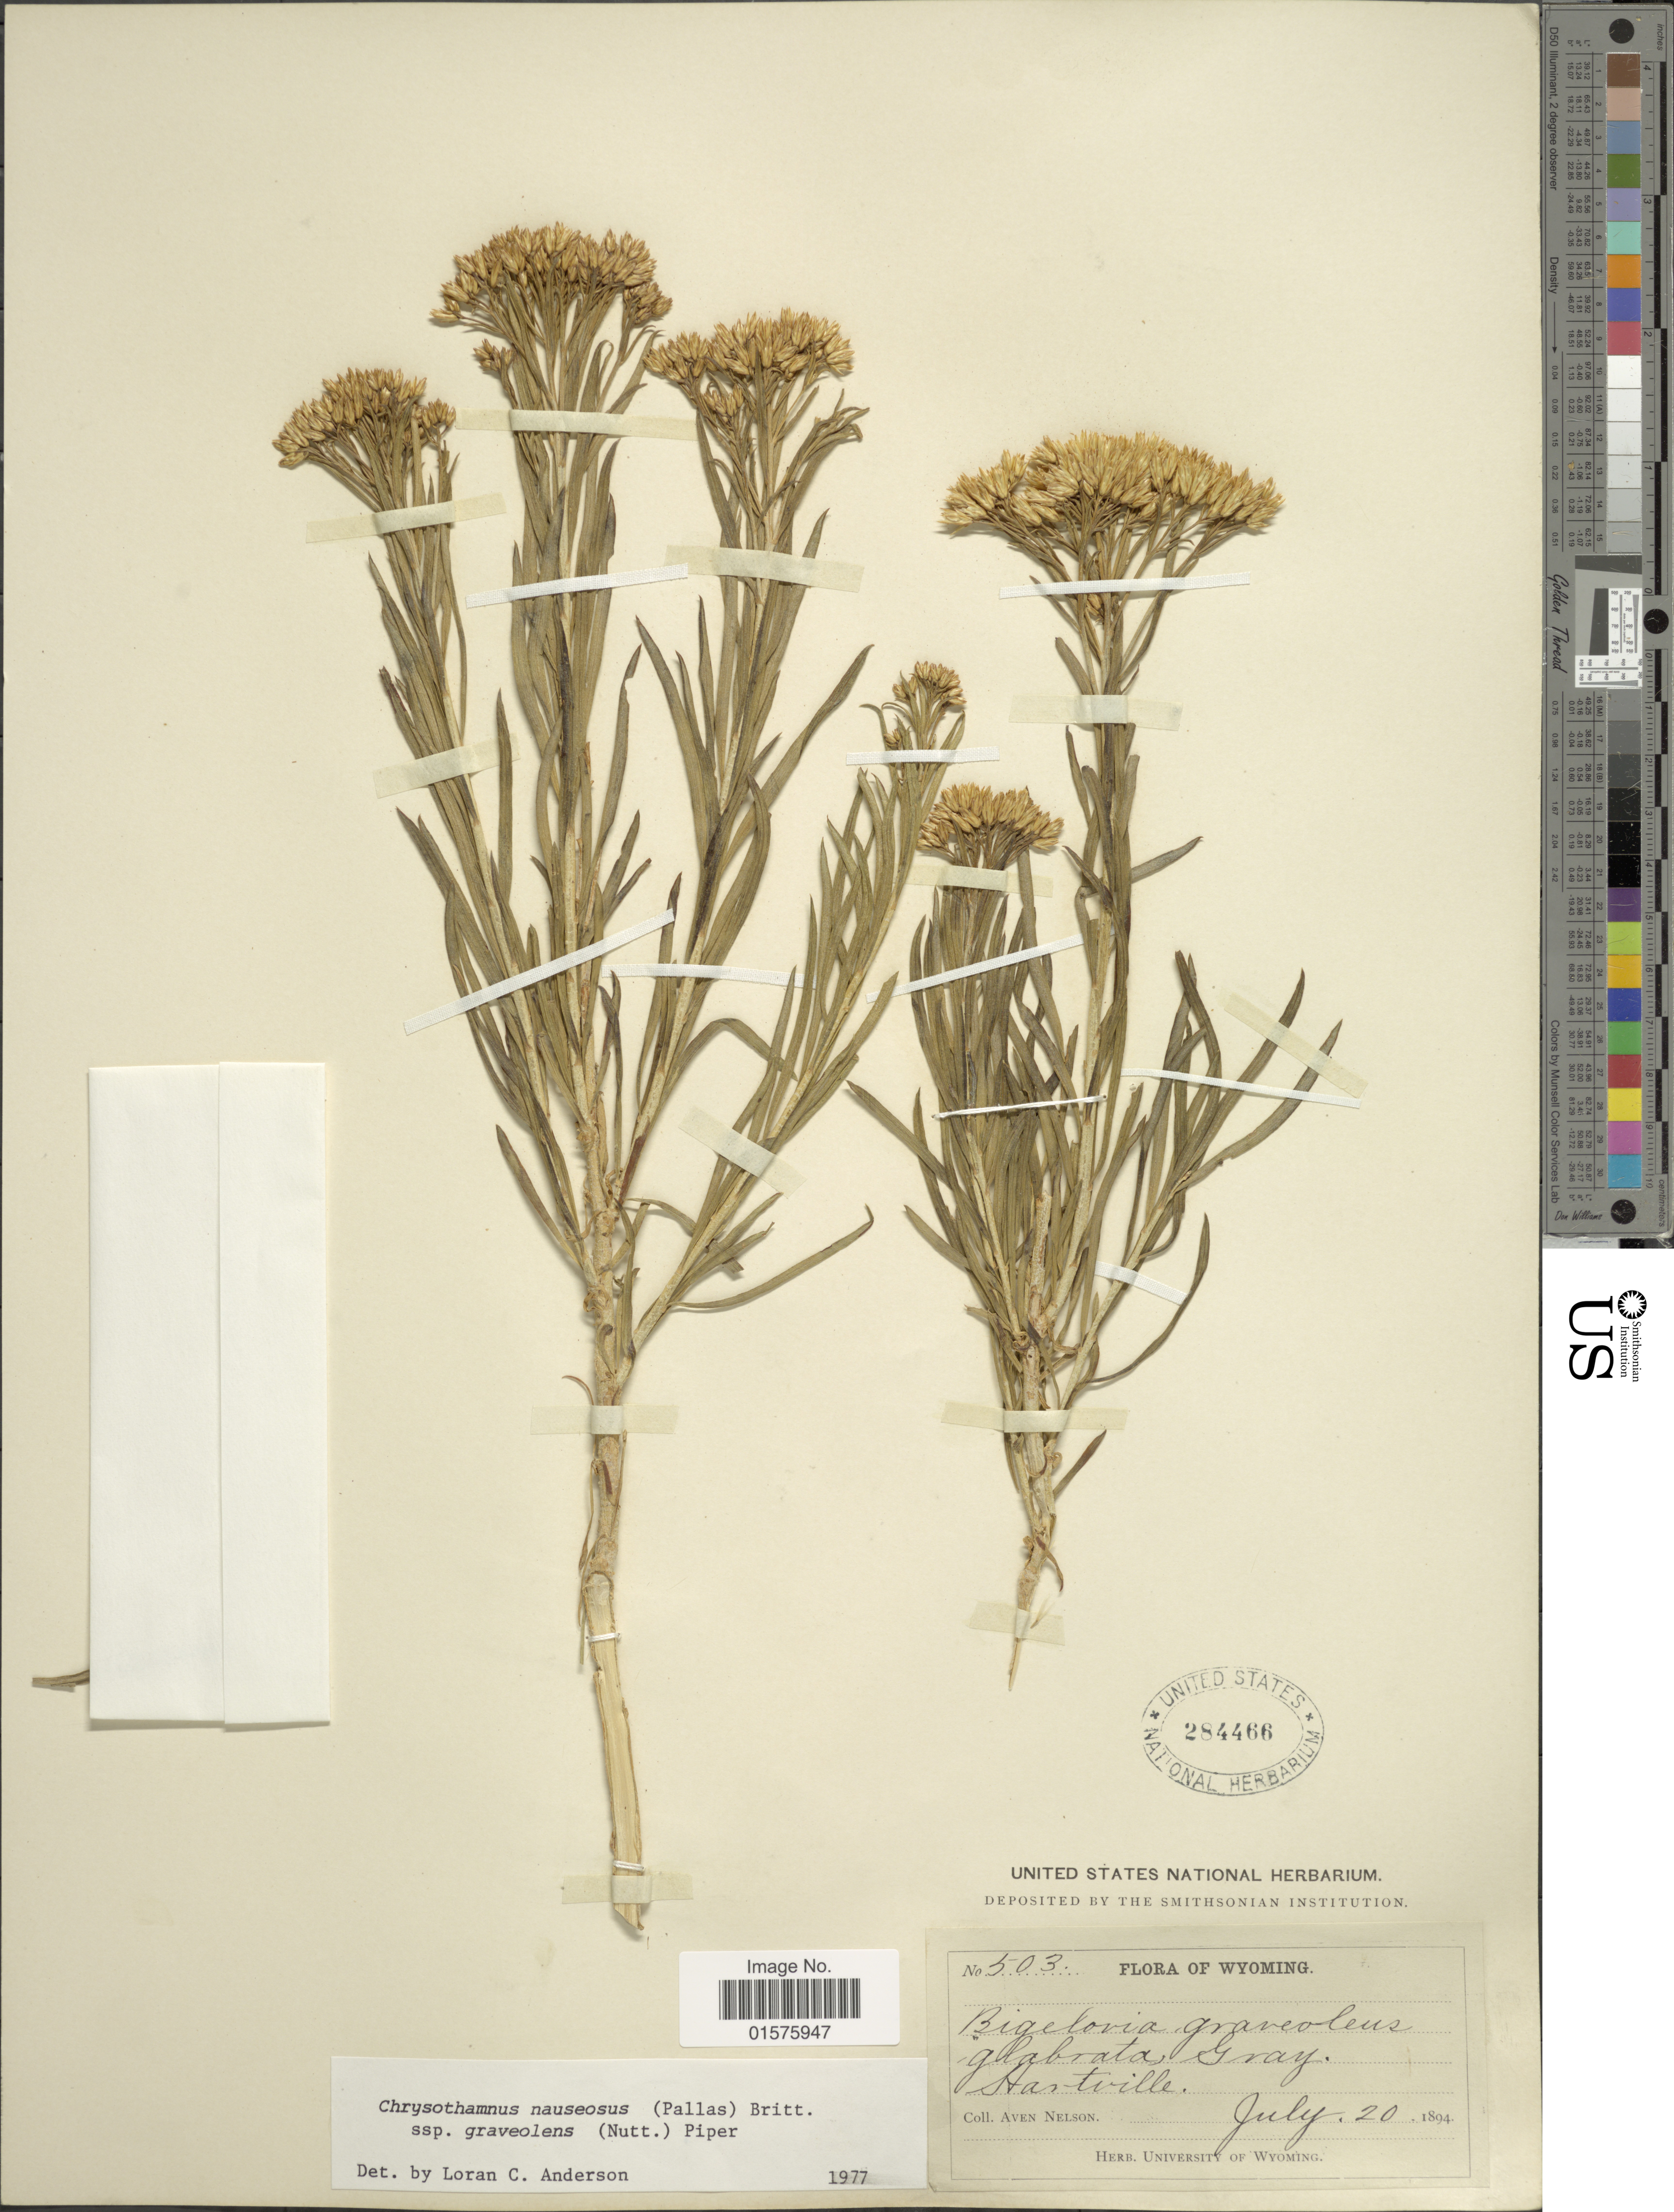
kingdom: Plantae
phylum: Tracheophyta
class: Magnoliopsida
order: Asterales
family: Asteraceae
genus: Ericameria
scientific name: Ericameria nauseosa var. graveolens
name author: (Nutt.) Reveal & Schuyler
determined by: Urbatsch, Lowell E., Curator (LSU), Louisiana State University (UNITED STATES)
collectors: A. Nelson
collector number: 503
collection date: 1894-07-20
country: United States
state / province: Wyoming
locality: Hartville.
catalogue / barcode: US 284466